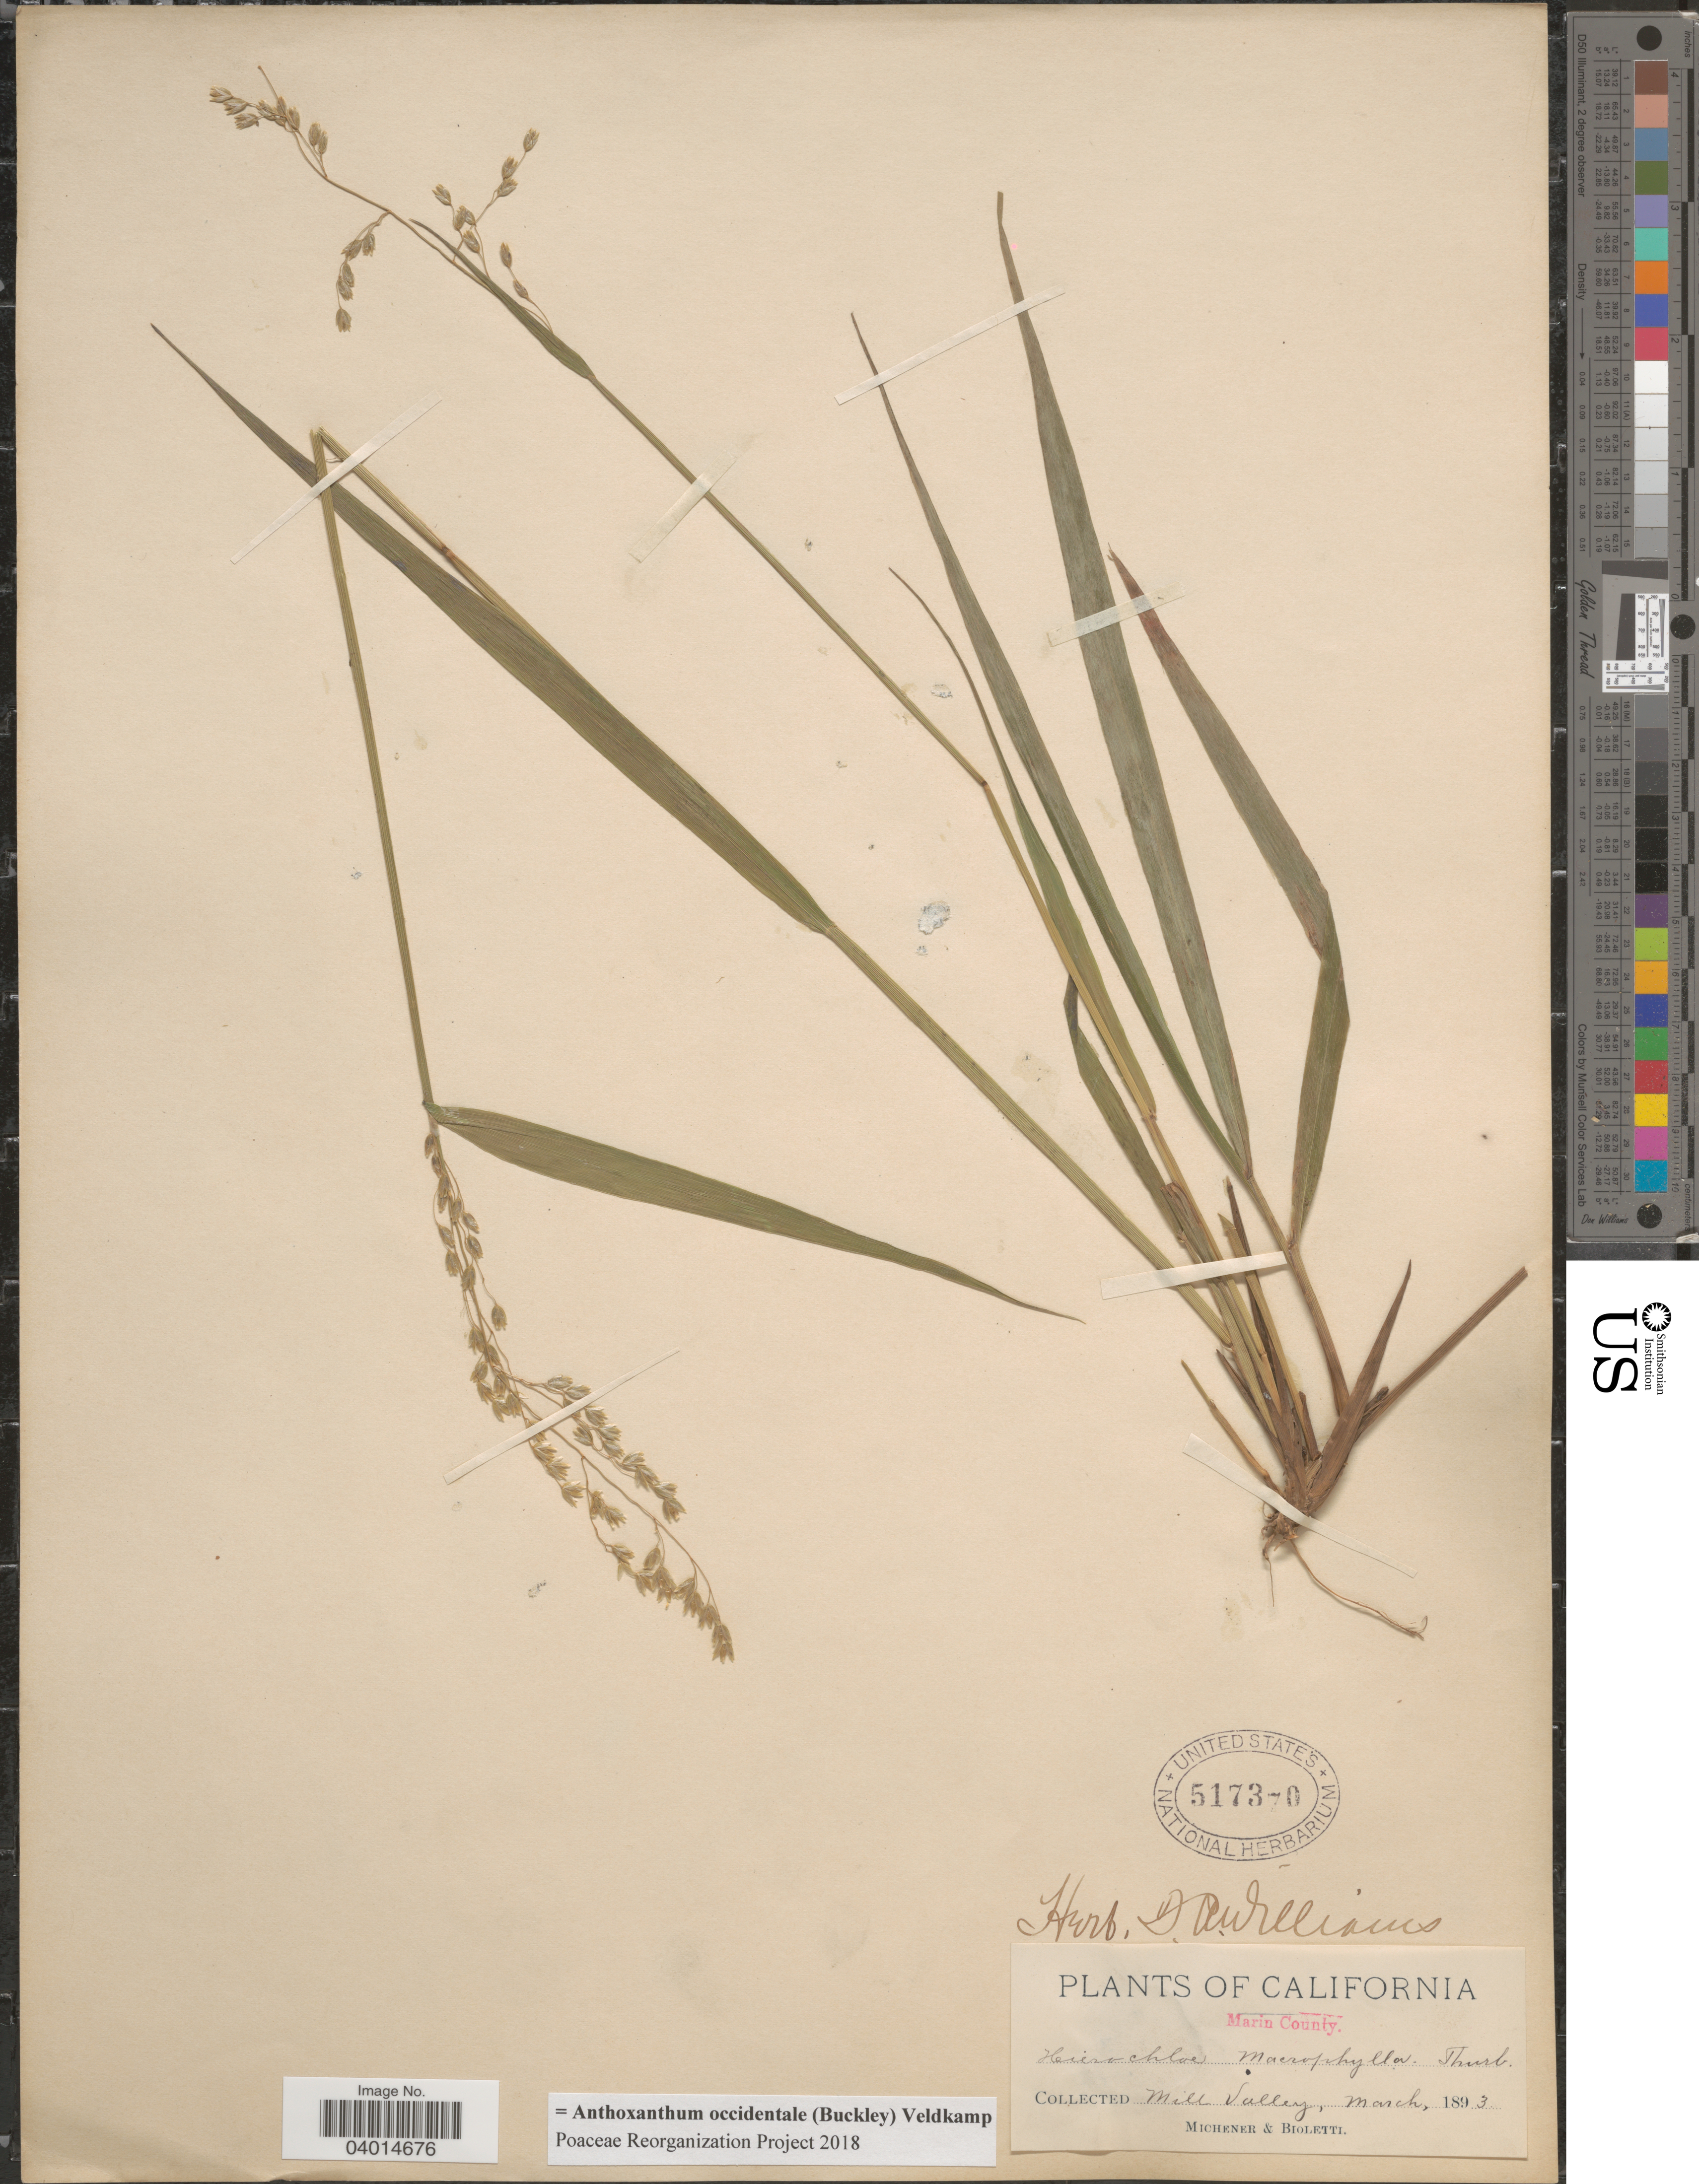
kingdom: Plantae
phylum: Tracheophyta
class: Liliopsida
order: Poales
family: Poaceae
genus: Anthoxanthum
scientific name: Anthoxanthum occidentale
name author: (Buckley) Veldkamp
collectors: -. Michener & -- Bioletti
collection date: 1893-03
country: United States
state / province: California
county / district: Marin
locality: Marin County. Mill Valley.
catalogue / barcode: US 517370